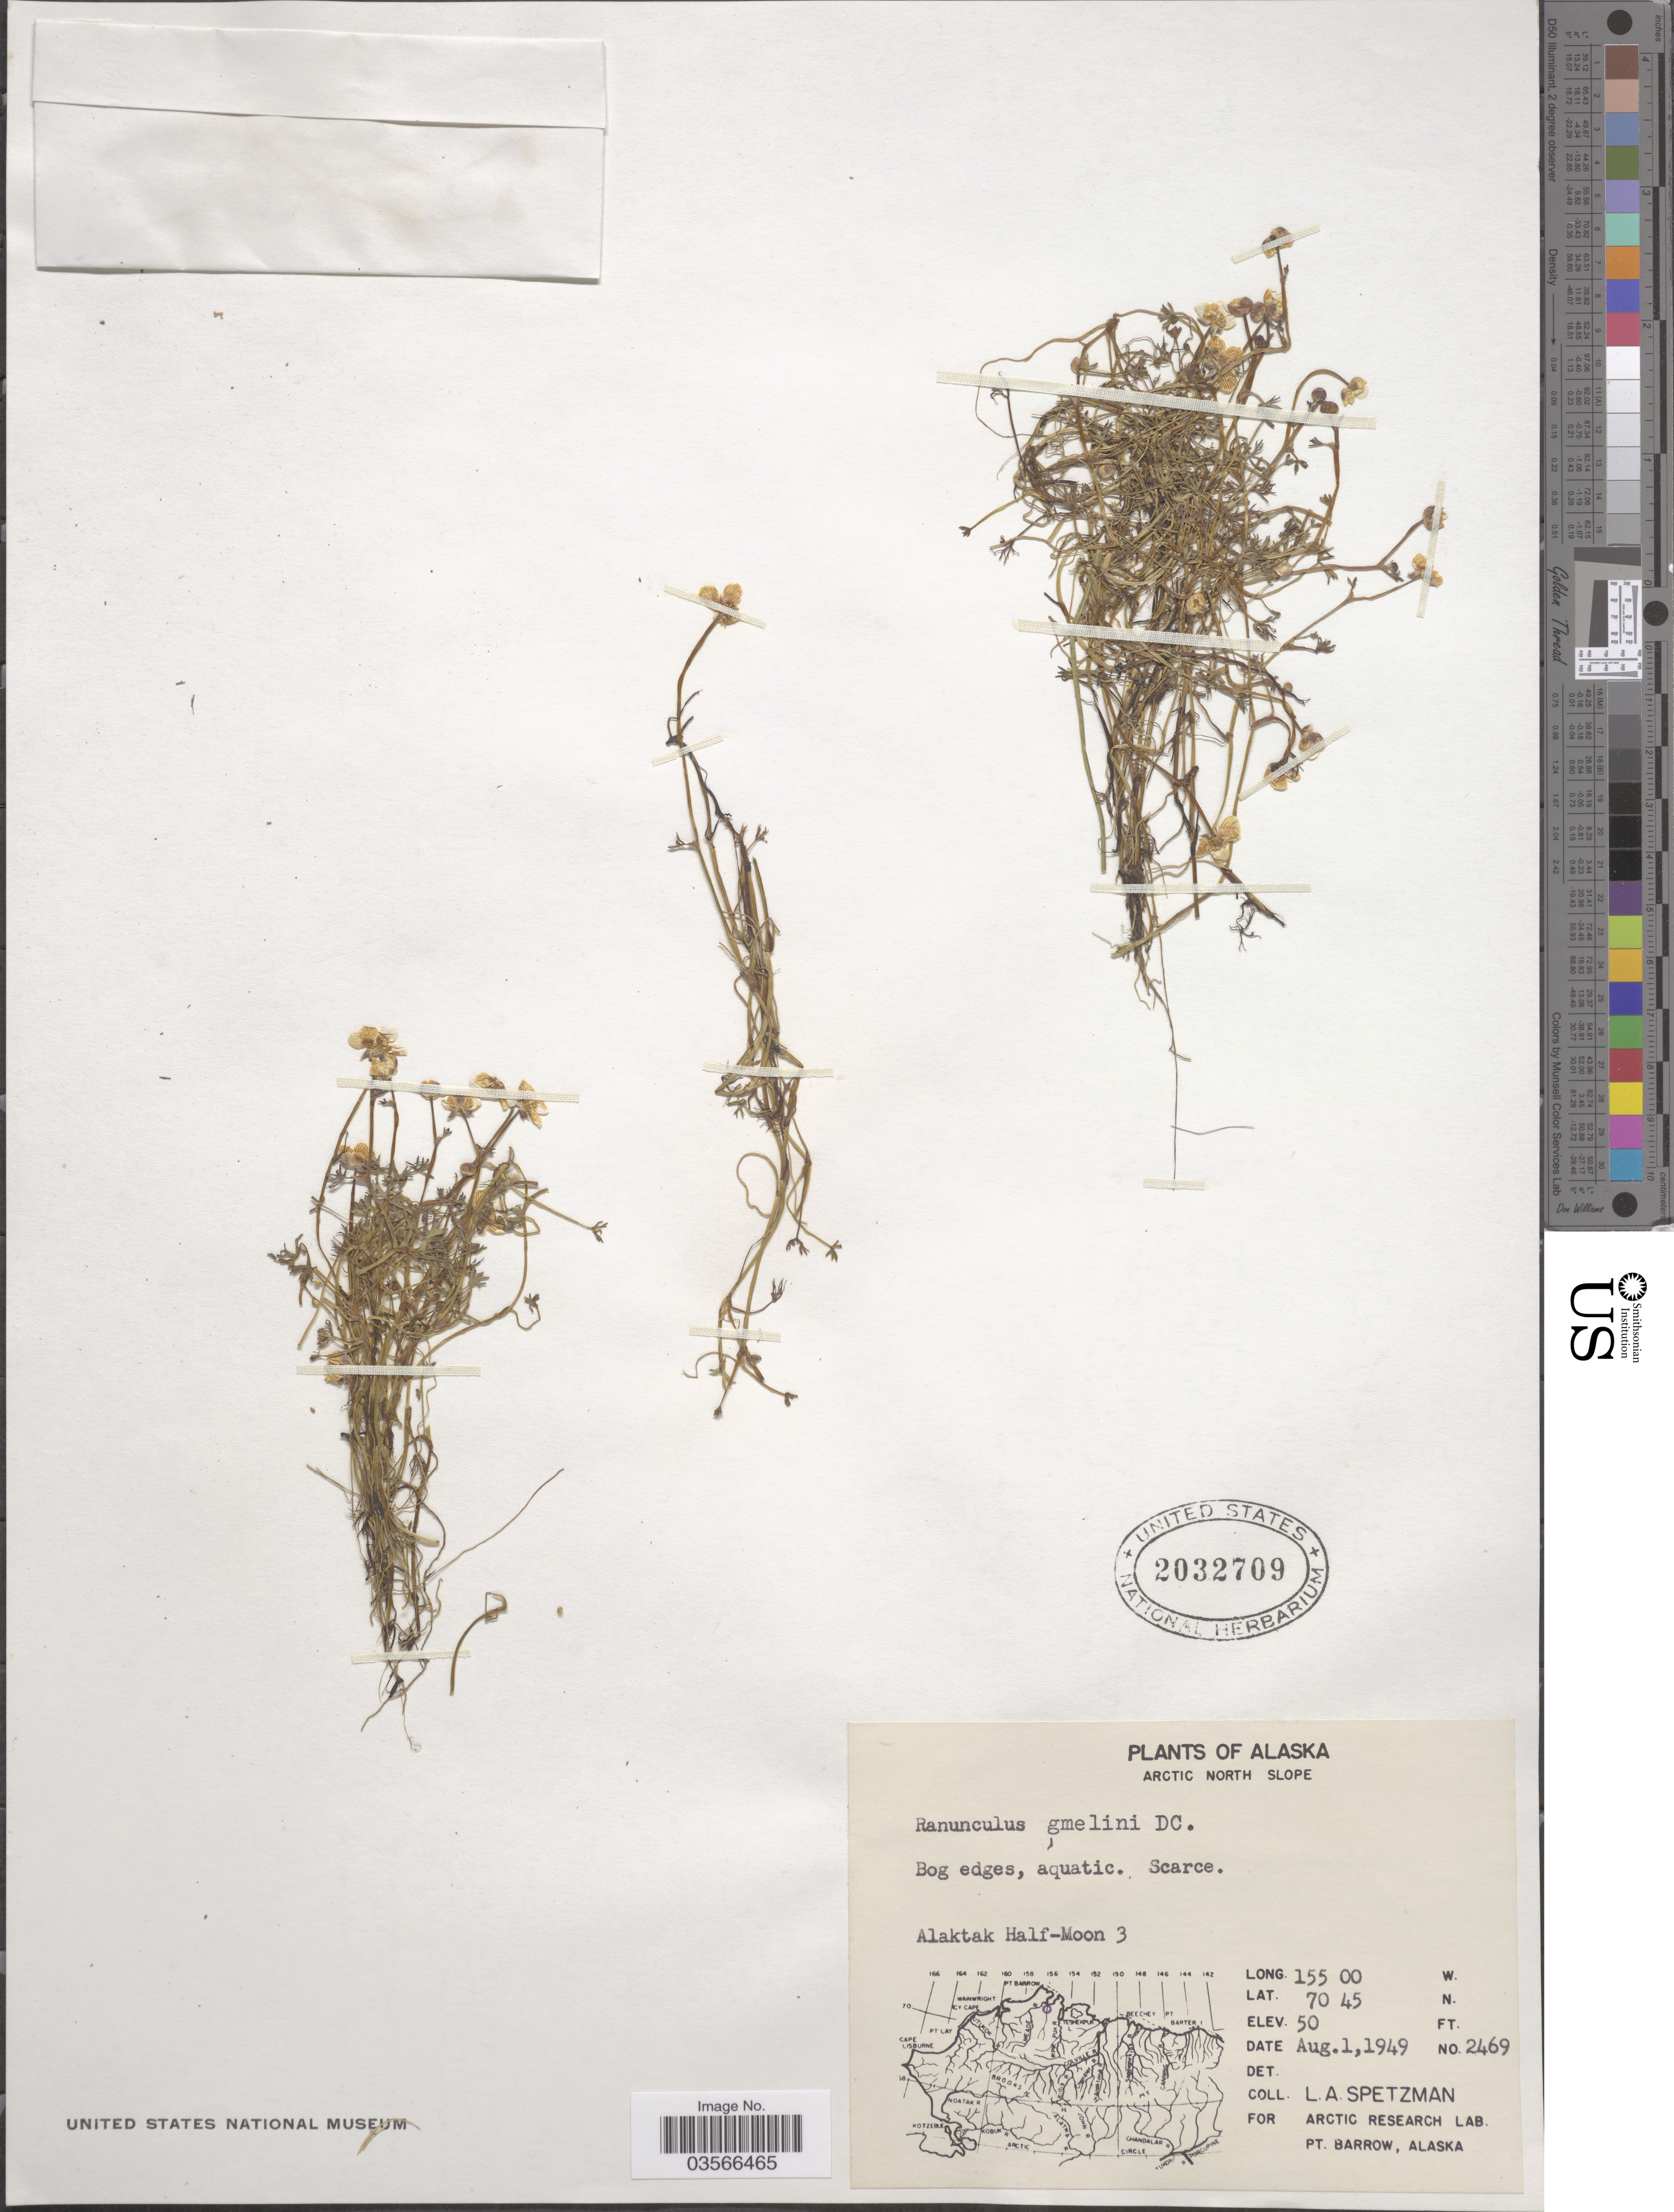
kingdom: Plantae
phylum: Tracheophyta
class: Magnoliopsida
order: Ranunculales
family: Ranunculaceae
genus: Ranunculus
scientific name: Ranunculus gmelinii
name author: DC.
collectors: L. Spetzman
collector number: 2469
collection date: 1949-08-01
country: United States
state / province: Alaska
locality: Arctic North Slope. Alaktak Half-Moon 3.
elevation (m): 15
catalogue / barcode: US 2032709